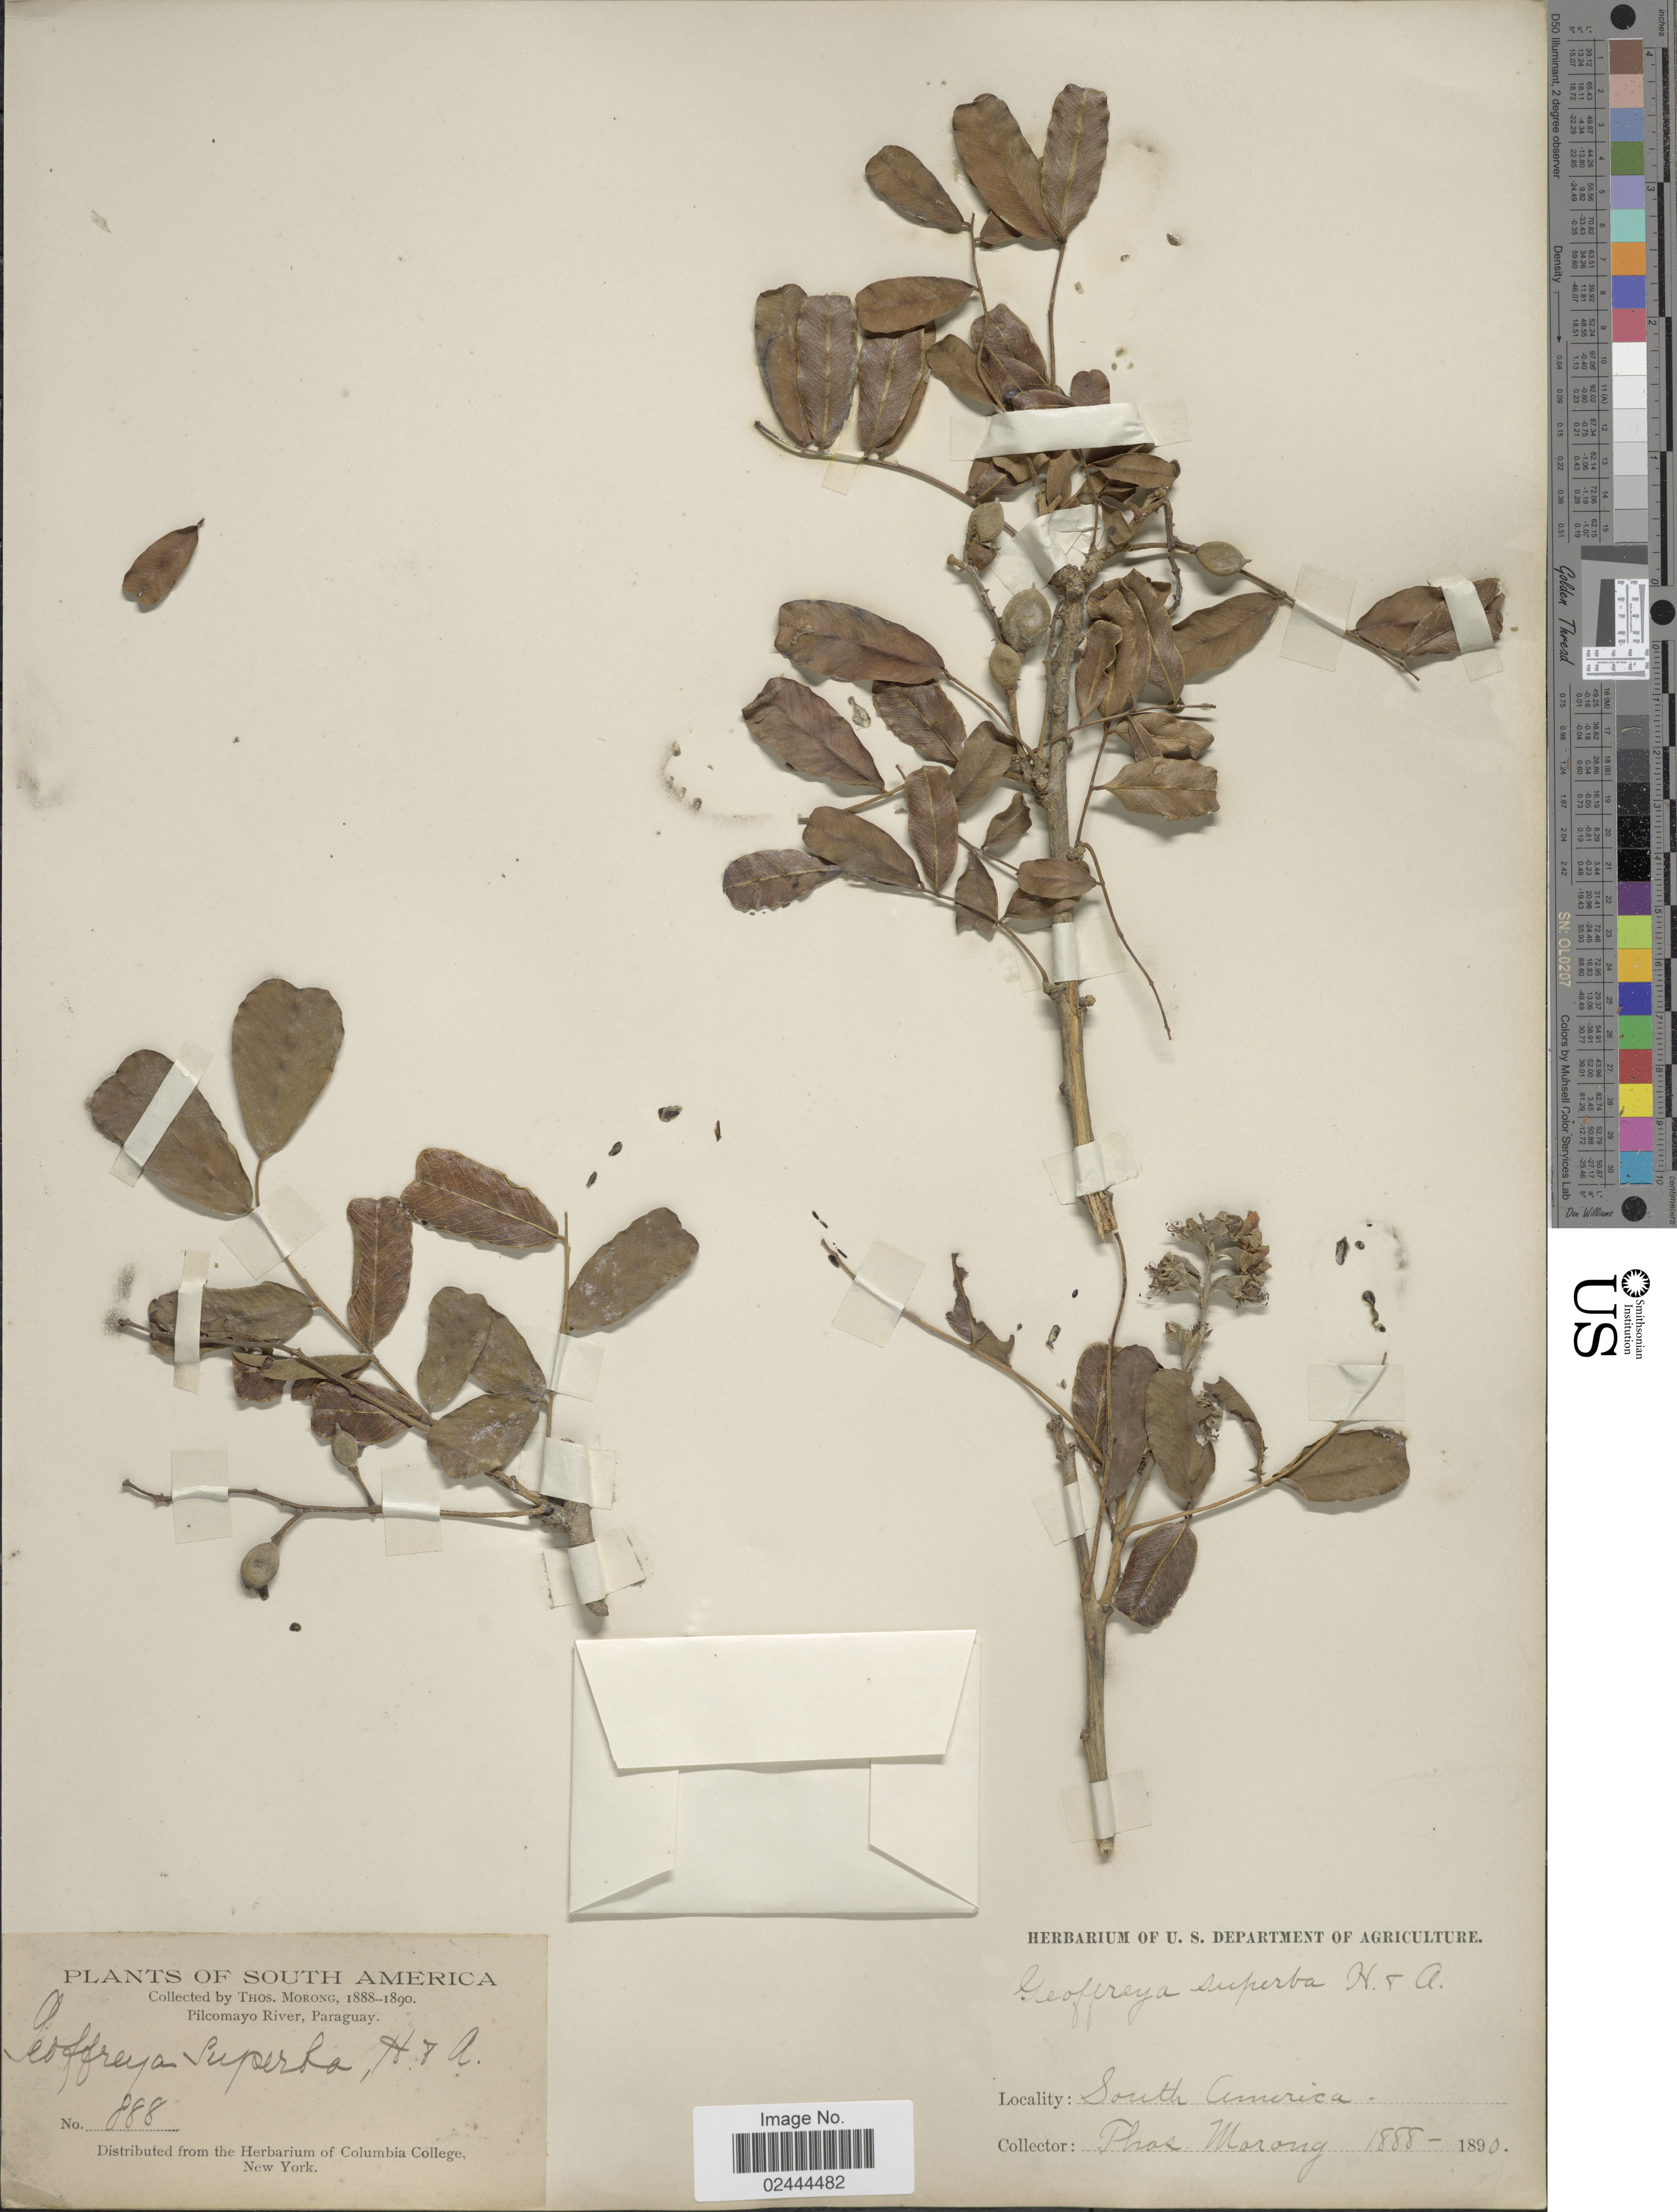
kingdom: Plantae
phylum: Tracheophyta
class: Magnoliopsida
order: Fabales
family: Fabaceae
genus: Geoffroea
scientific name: Geoffroea spinosa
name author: Jacq.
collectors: ex herb. T. Morong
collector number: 888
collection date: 1888/1890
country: Paraguay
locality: Pilcomayo River